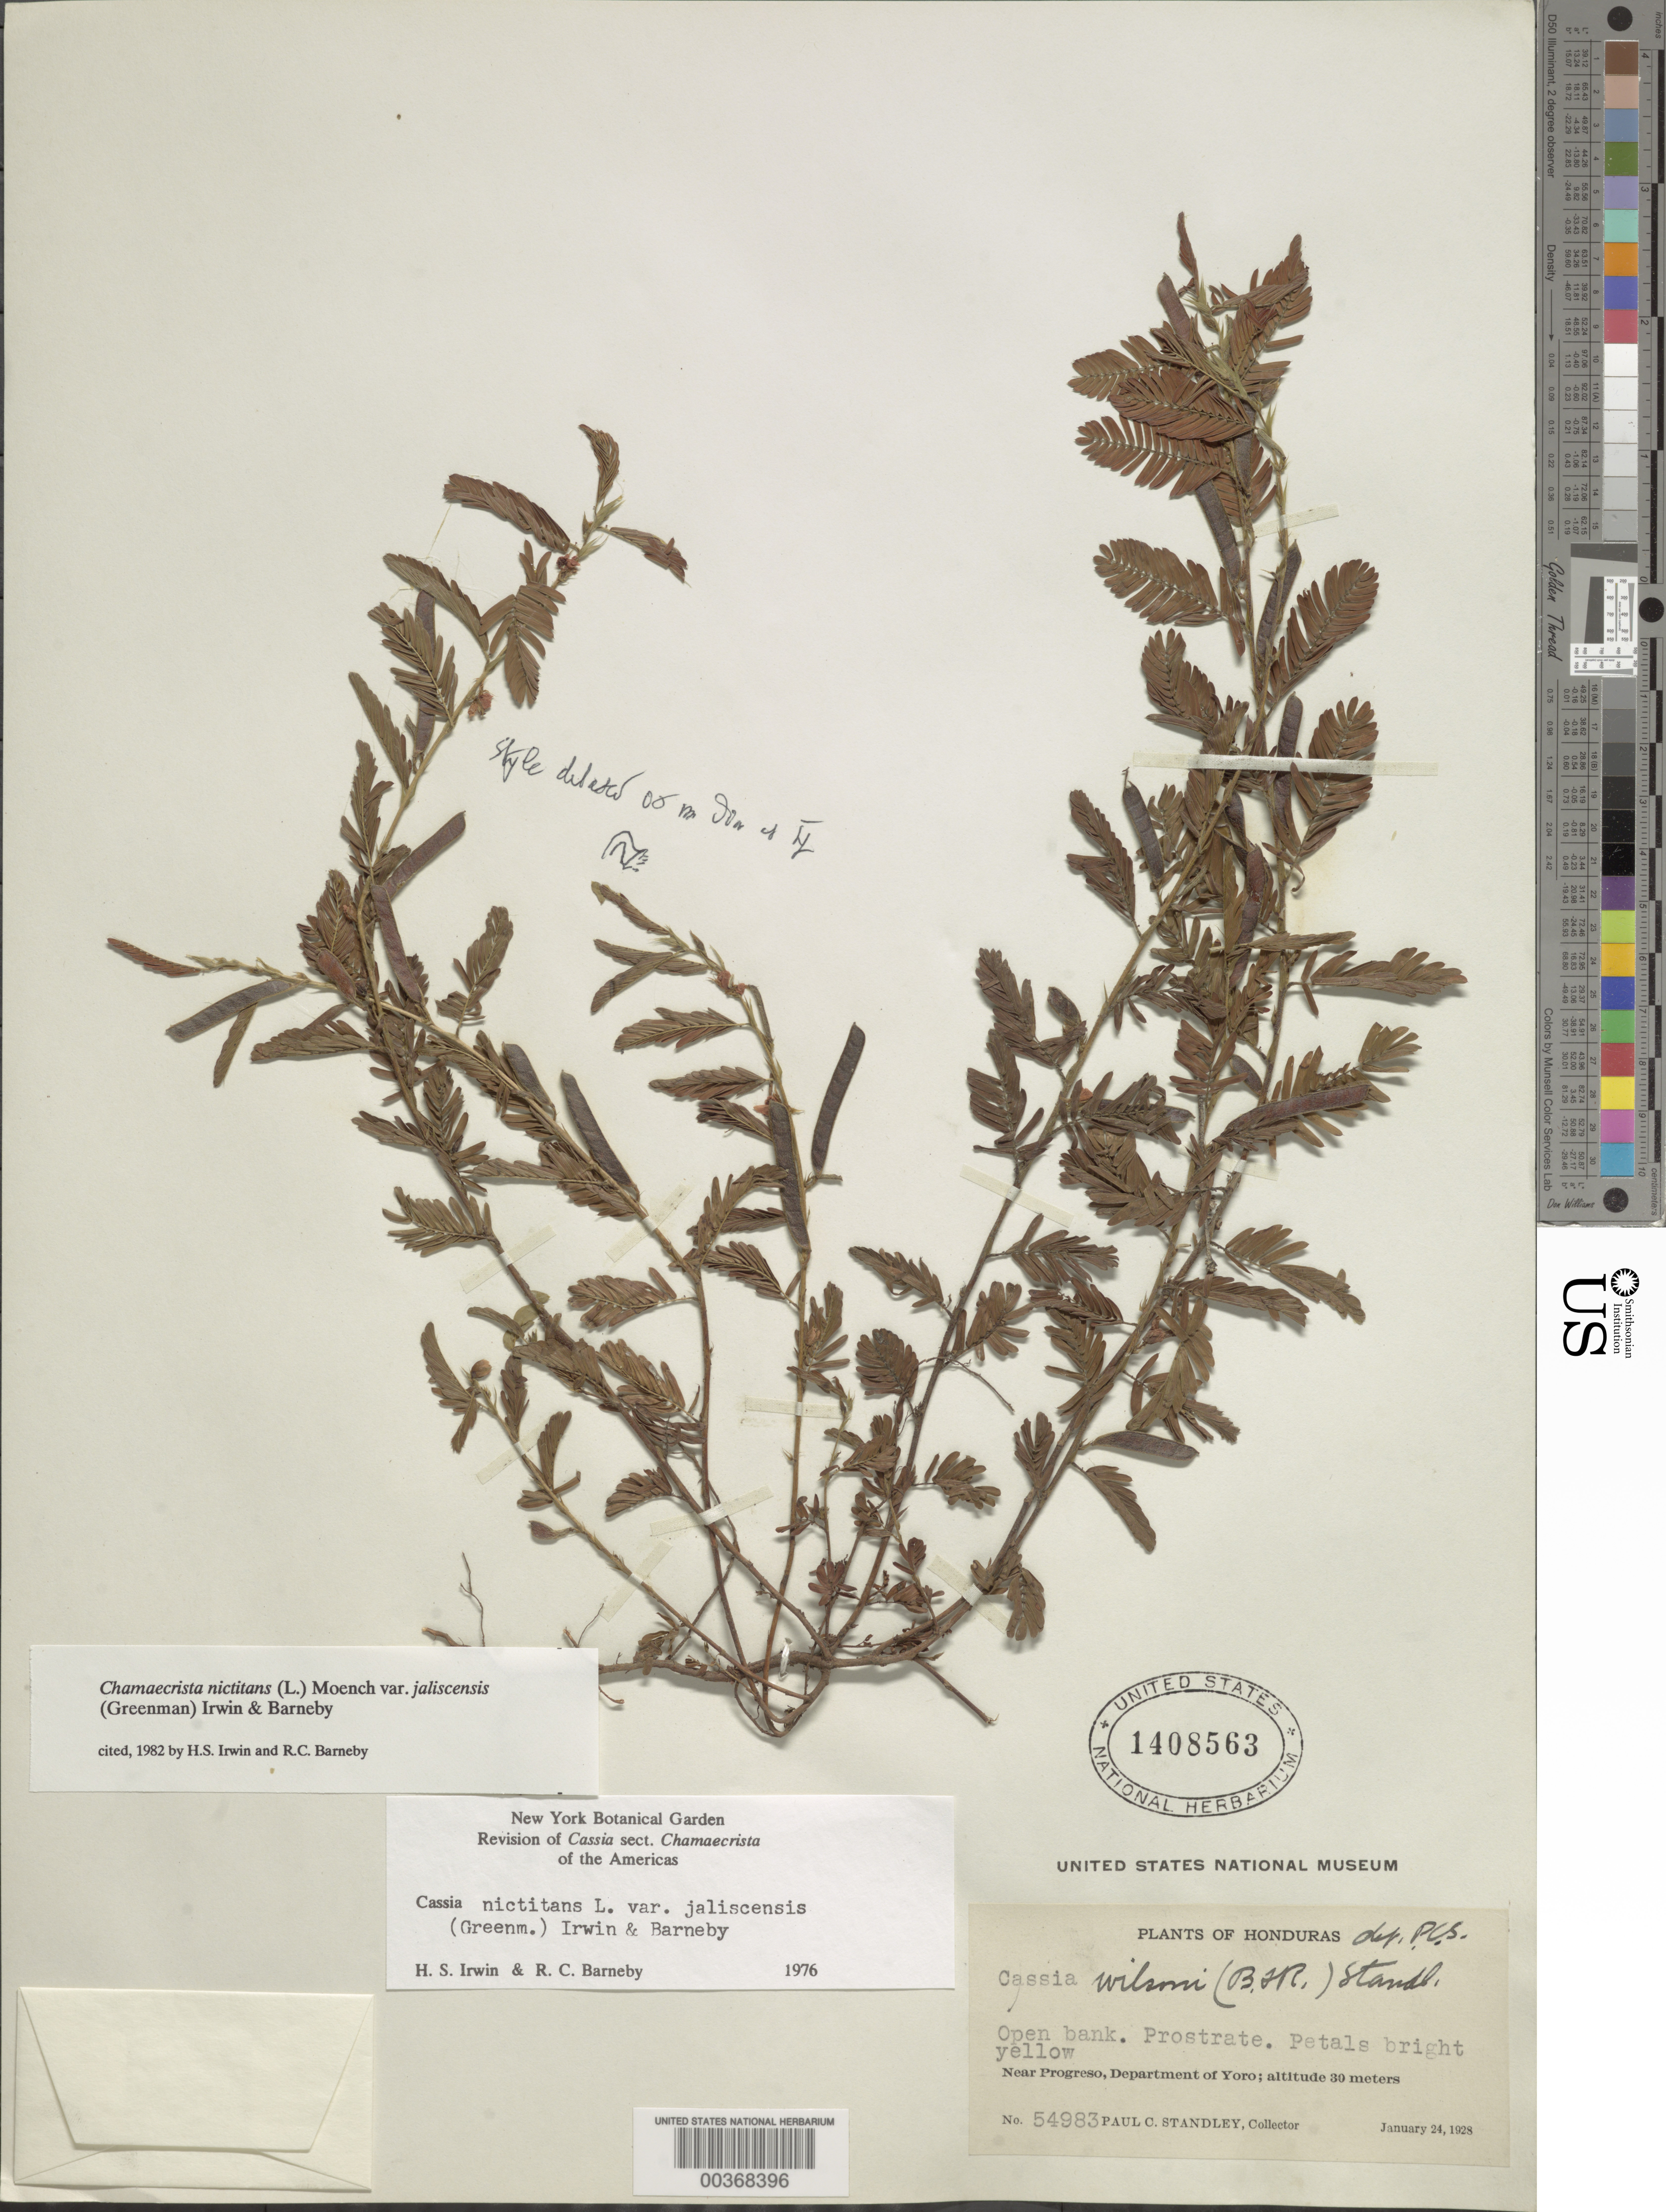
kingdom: Plantae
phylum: Tracheophyta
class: Magnoliopsida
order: Fabales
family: Fabaceae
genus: Chamaecrista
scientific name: Chamaecrista nictitans var. jaliscensis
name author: (Greenm.) H.S. Irwin & Barneby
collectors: P. C. Standley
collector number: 54983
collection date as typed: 24 Jan 1928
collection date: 1928-01-24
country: Honduras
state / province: Yoro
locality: Near Progreso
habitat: Open bank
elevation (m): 30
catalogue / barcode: US 1408563